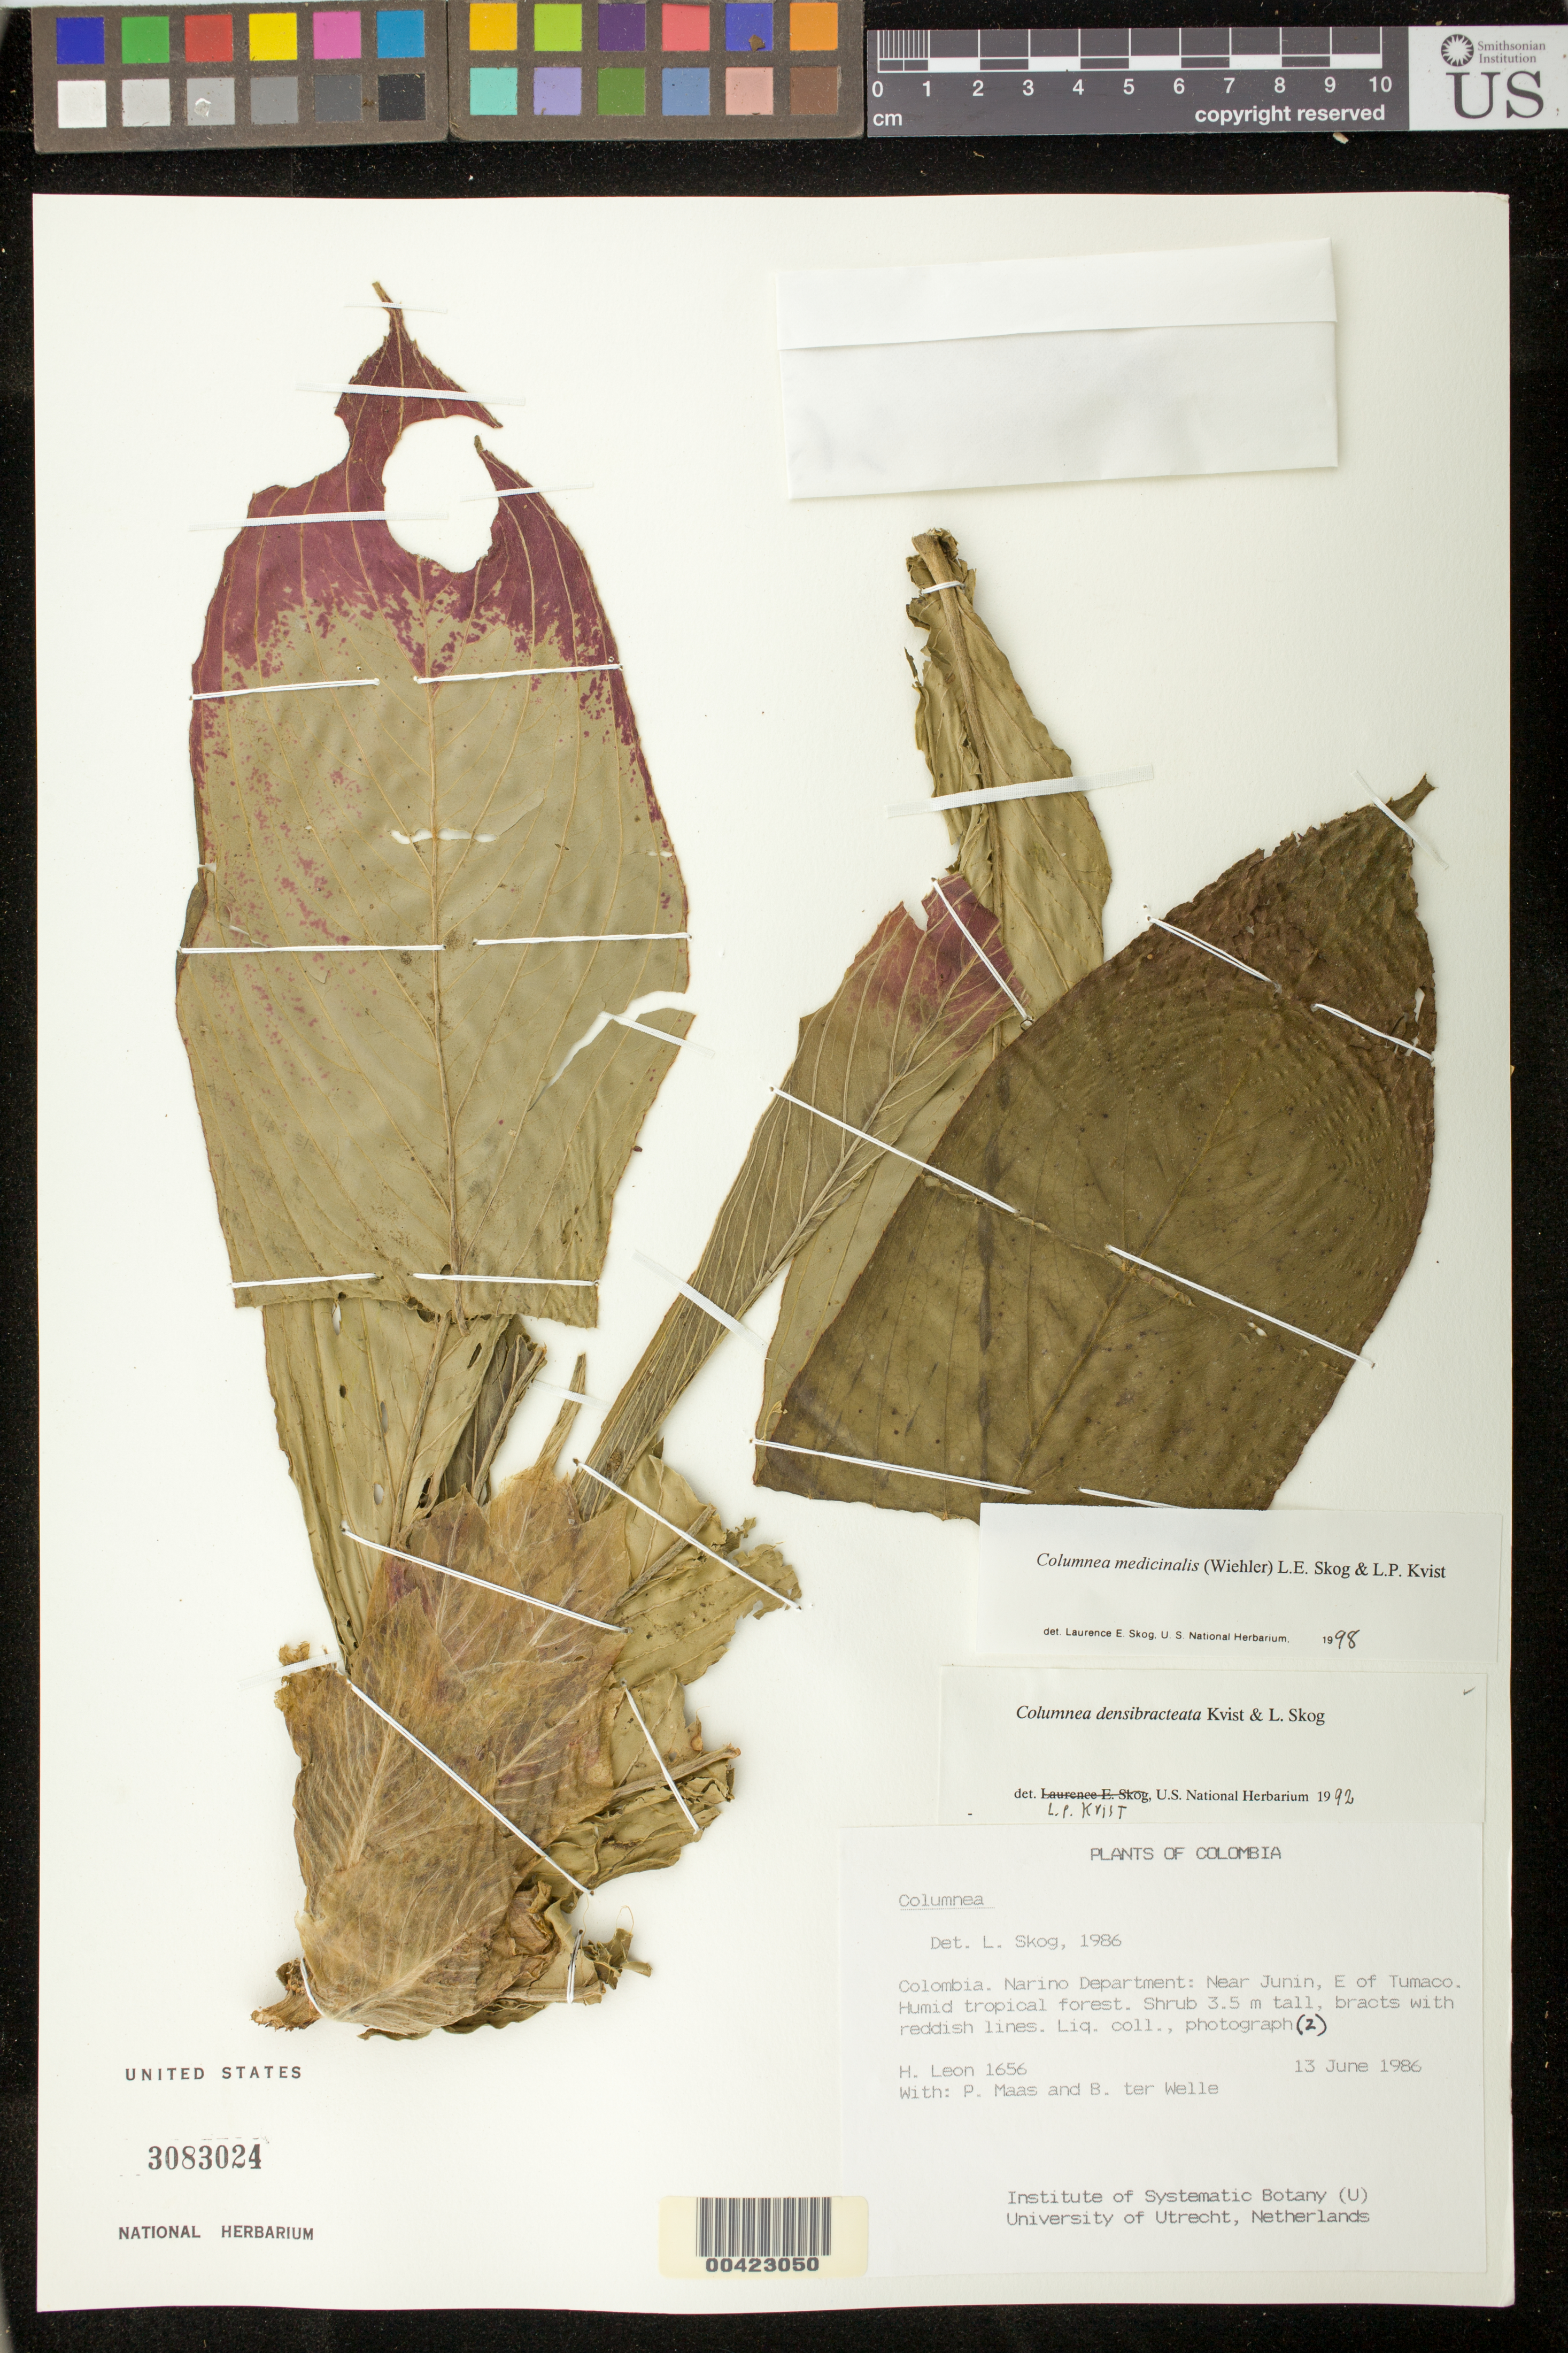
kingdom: Plantae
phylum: Tracheophyta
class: Magnoliopsida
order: Lamiales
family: Gesneriaceae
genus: Columnea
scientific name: Columnea medicinalis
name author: (Wiehler) L.E. Skog & L.P. Kvist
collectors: H. León, P. Maas & B. ter Welle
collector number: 1656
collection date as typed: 13 Jun 1986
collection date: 1986-06-13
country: Colombia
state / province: Nariño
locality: Junín, cerca de El Diviso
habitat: En bosque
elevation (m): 1100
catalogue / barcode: US 3083024